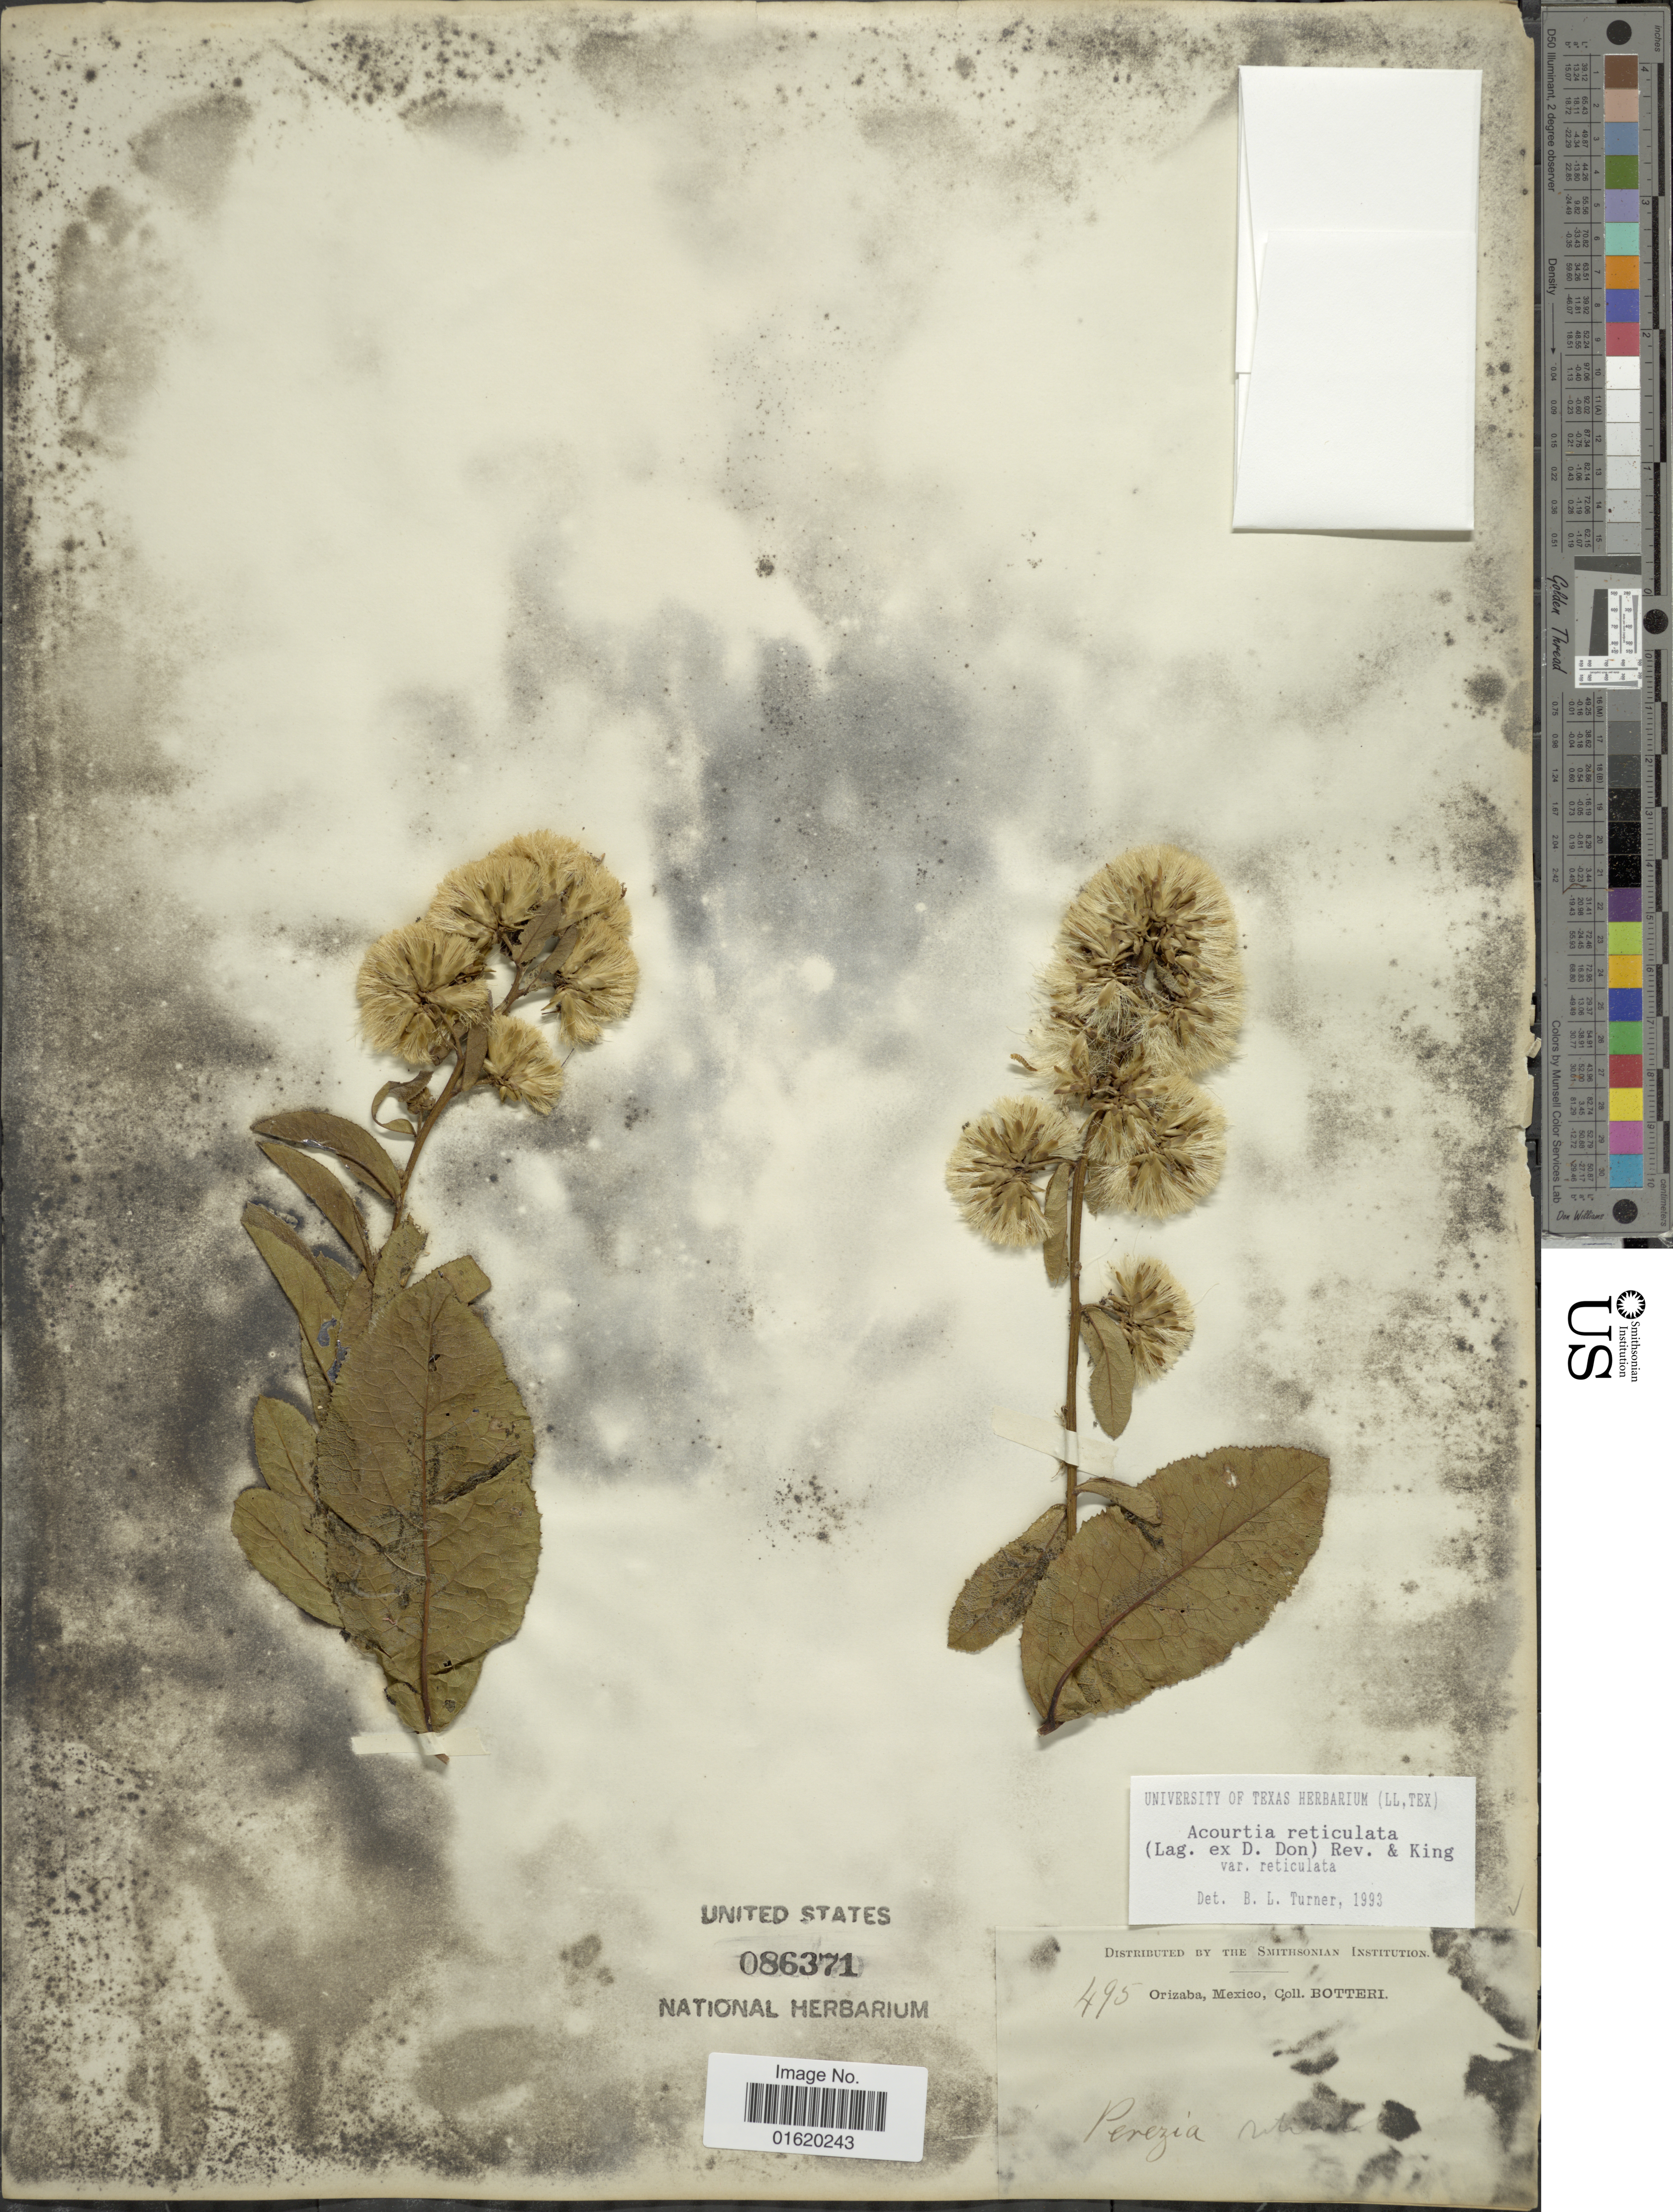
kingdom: Plantae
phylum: Tracheophyta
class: Magnoliopsida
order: Asterales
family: Asteraceae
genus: Acourtia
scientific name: Acourtia reticulata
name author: (Lag. ex D. Don) Reveal & R.M. King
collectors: M. Botteri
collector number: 495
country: Mexico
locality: Orizaba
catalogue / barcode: US 86371